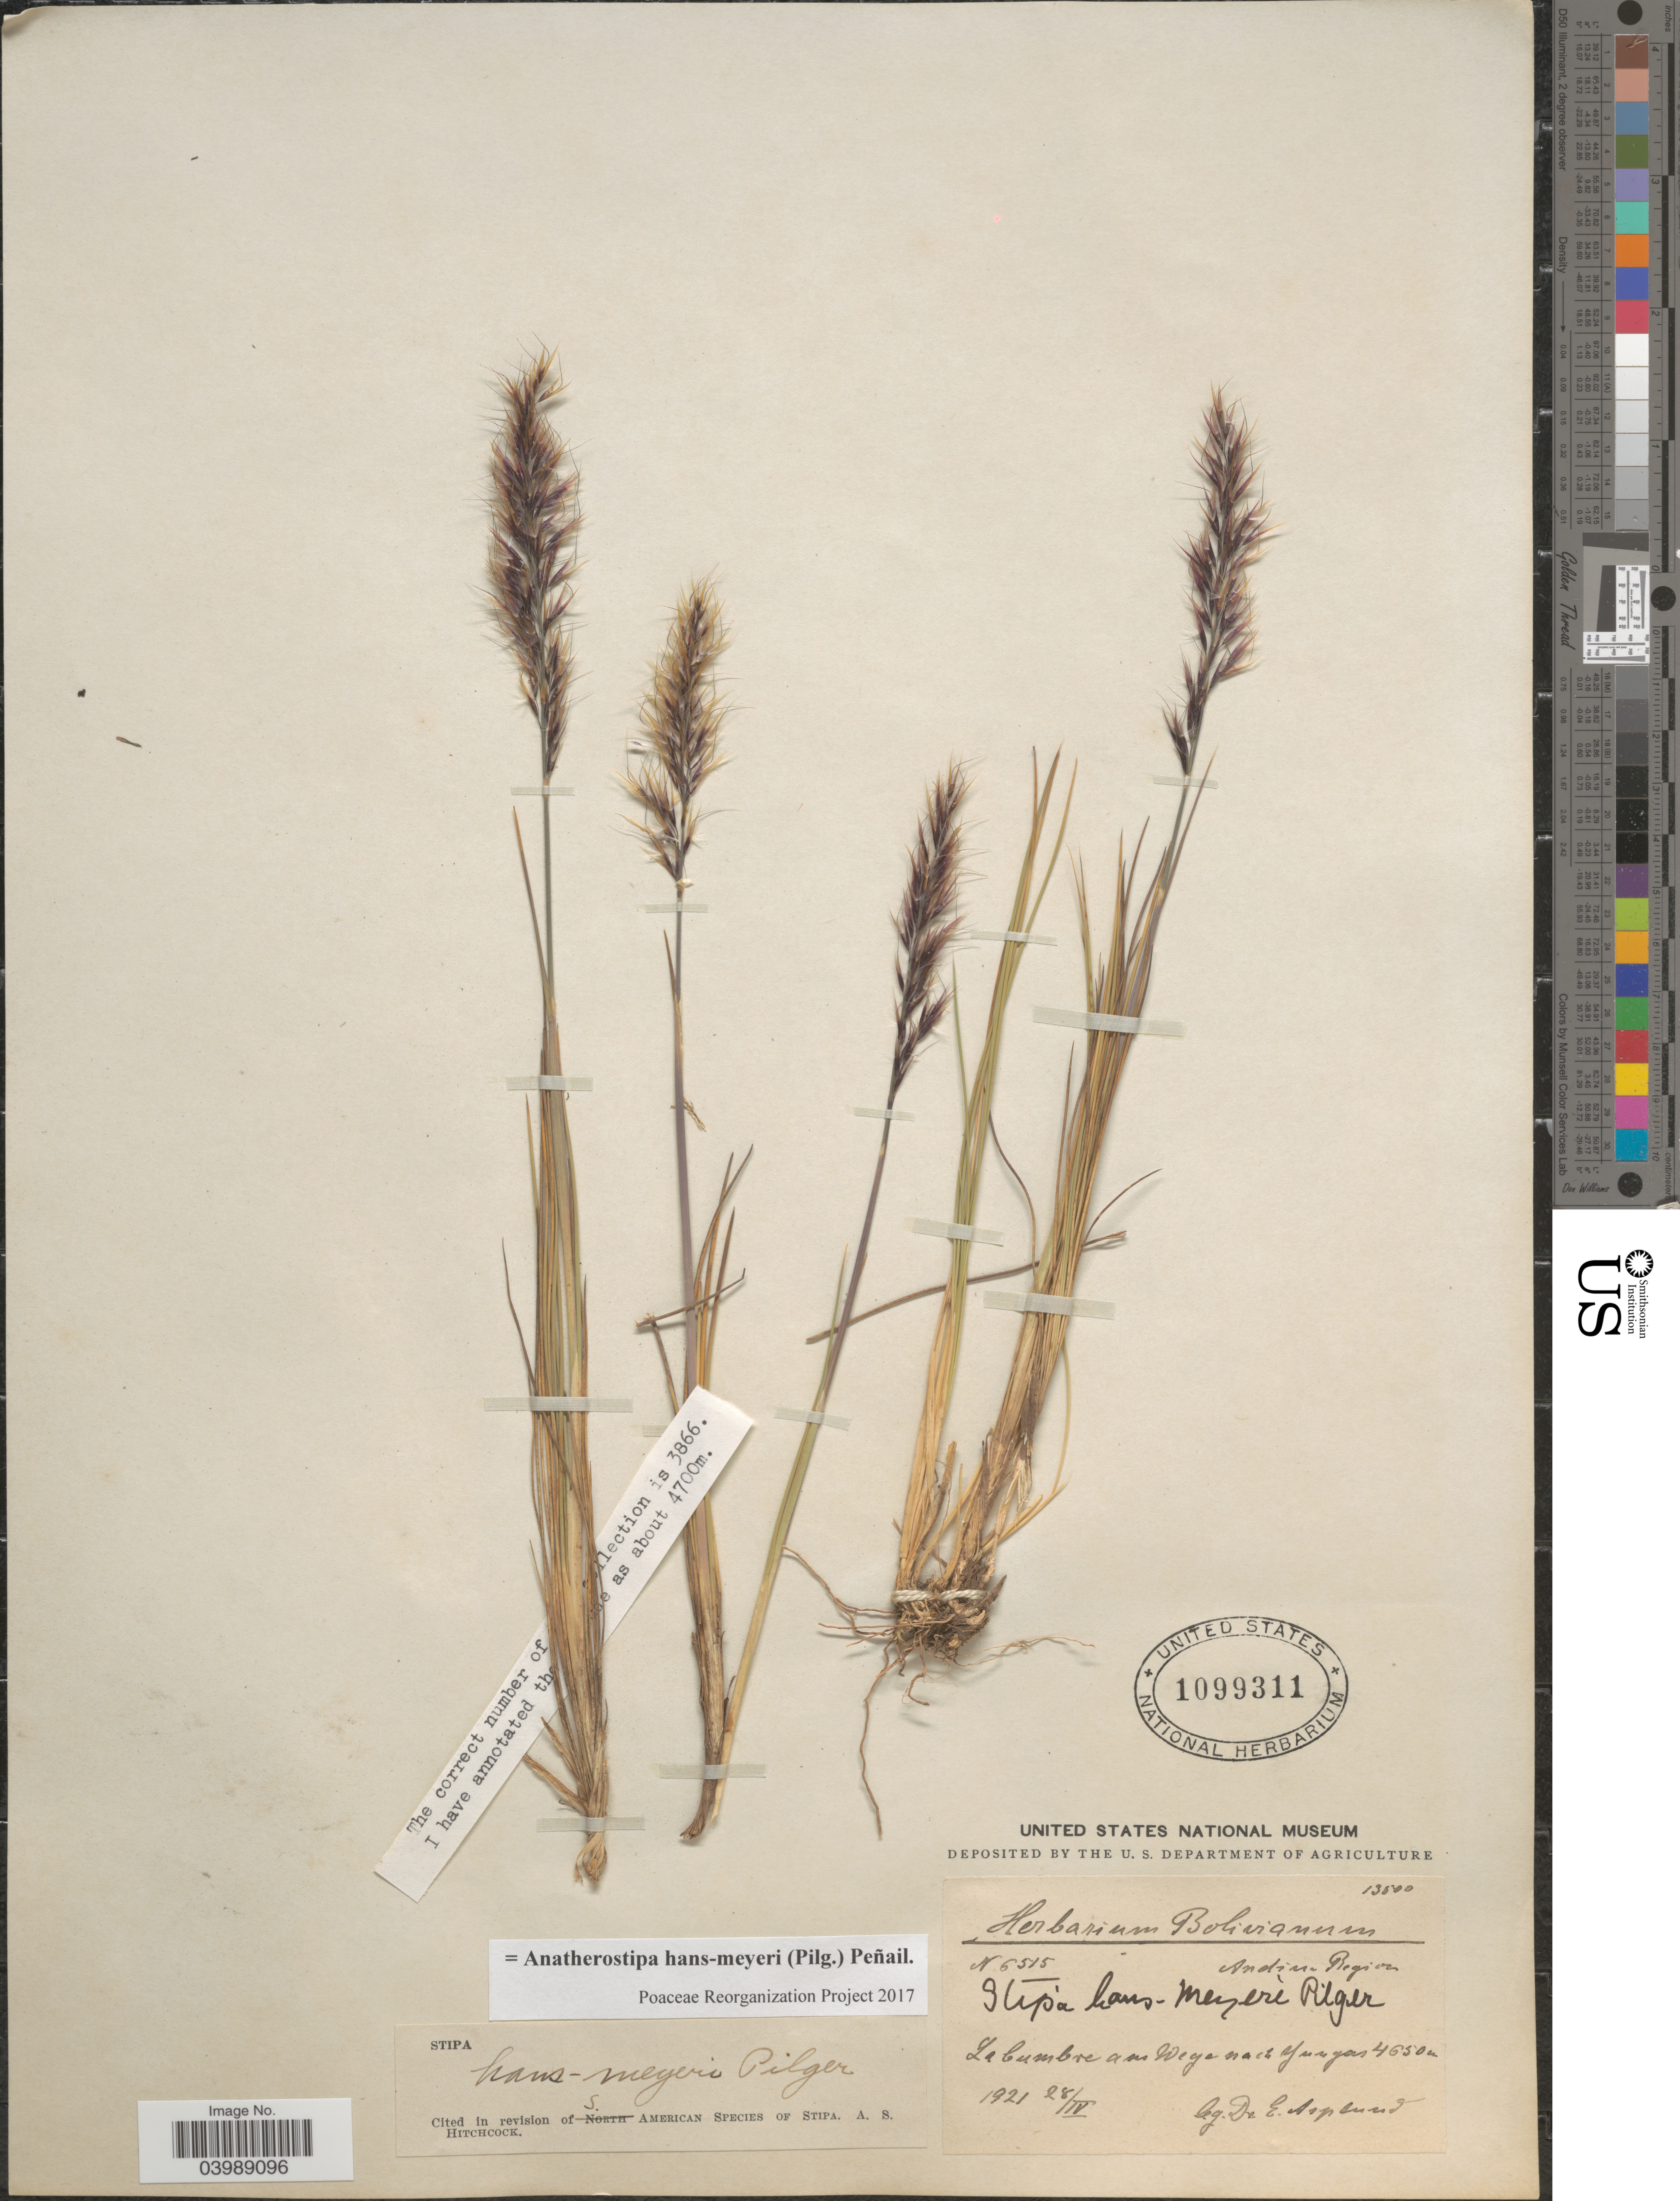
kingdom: Plantae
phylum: Tracheophyta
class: Liliopsida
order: Poales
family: Poaceae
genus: Anatherostipa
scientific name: Anatherostipa hans-meyeri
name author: (Pilg.) Peñailillo B.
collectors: E. Asplund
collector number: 6515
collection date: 1921-04-28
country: Bolivia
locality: Andine Region. La Cumbre am Wege nach Yungas.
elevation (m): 4650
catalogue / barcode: US 1099311